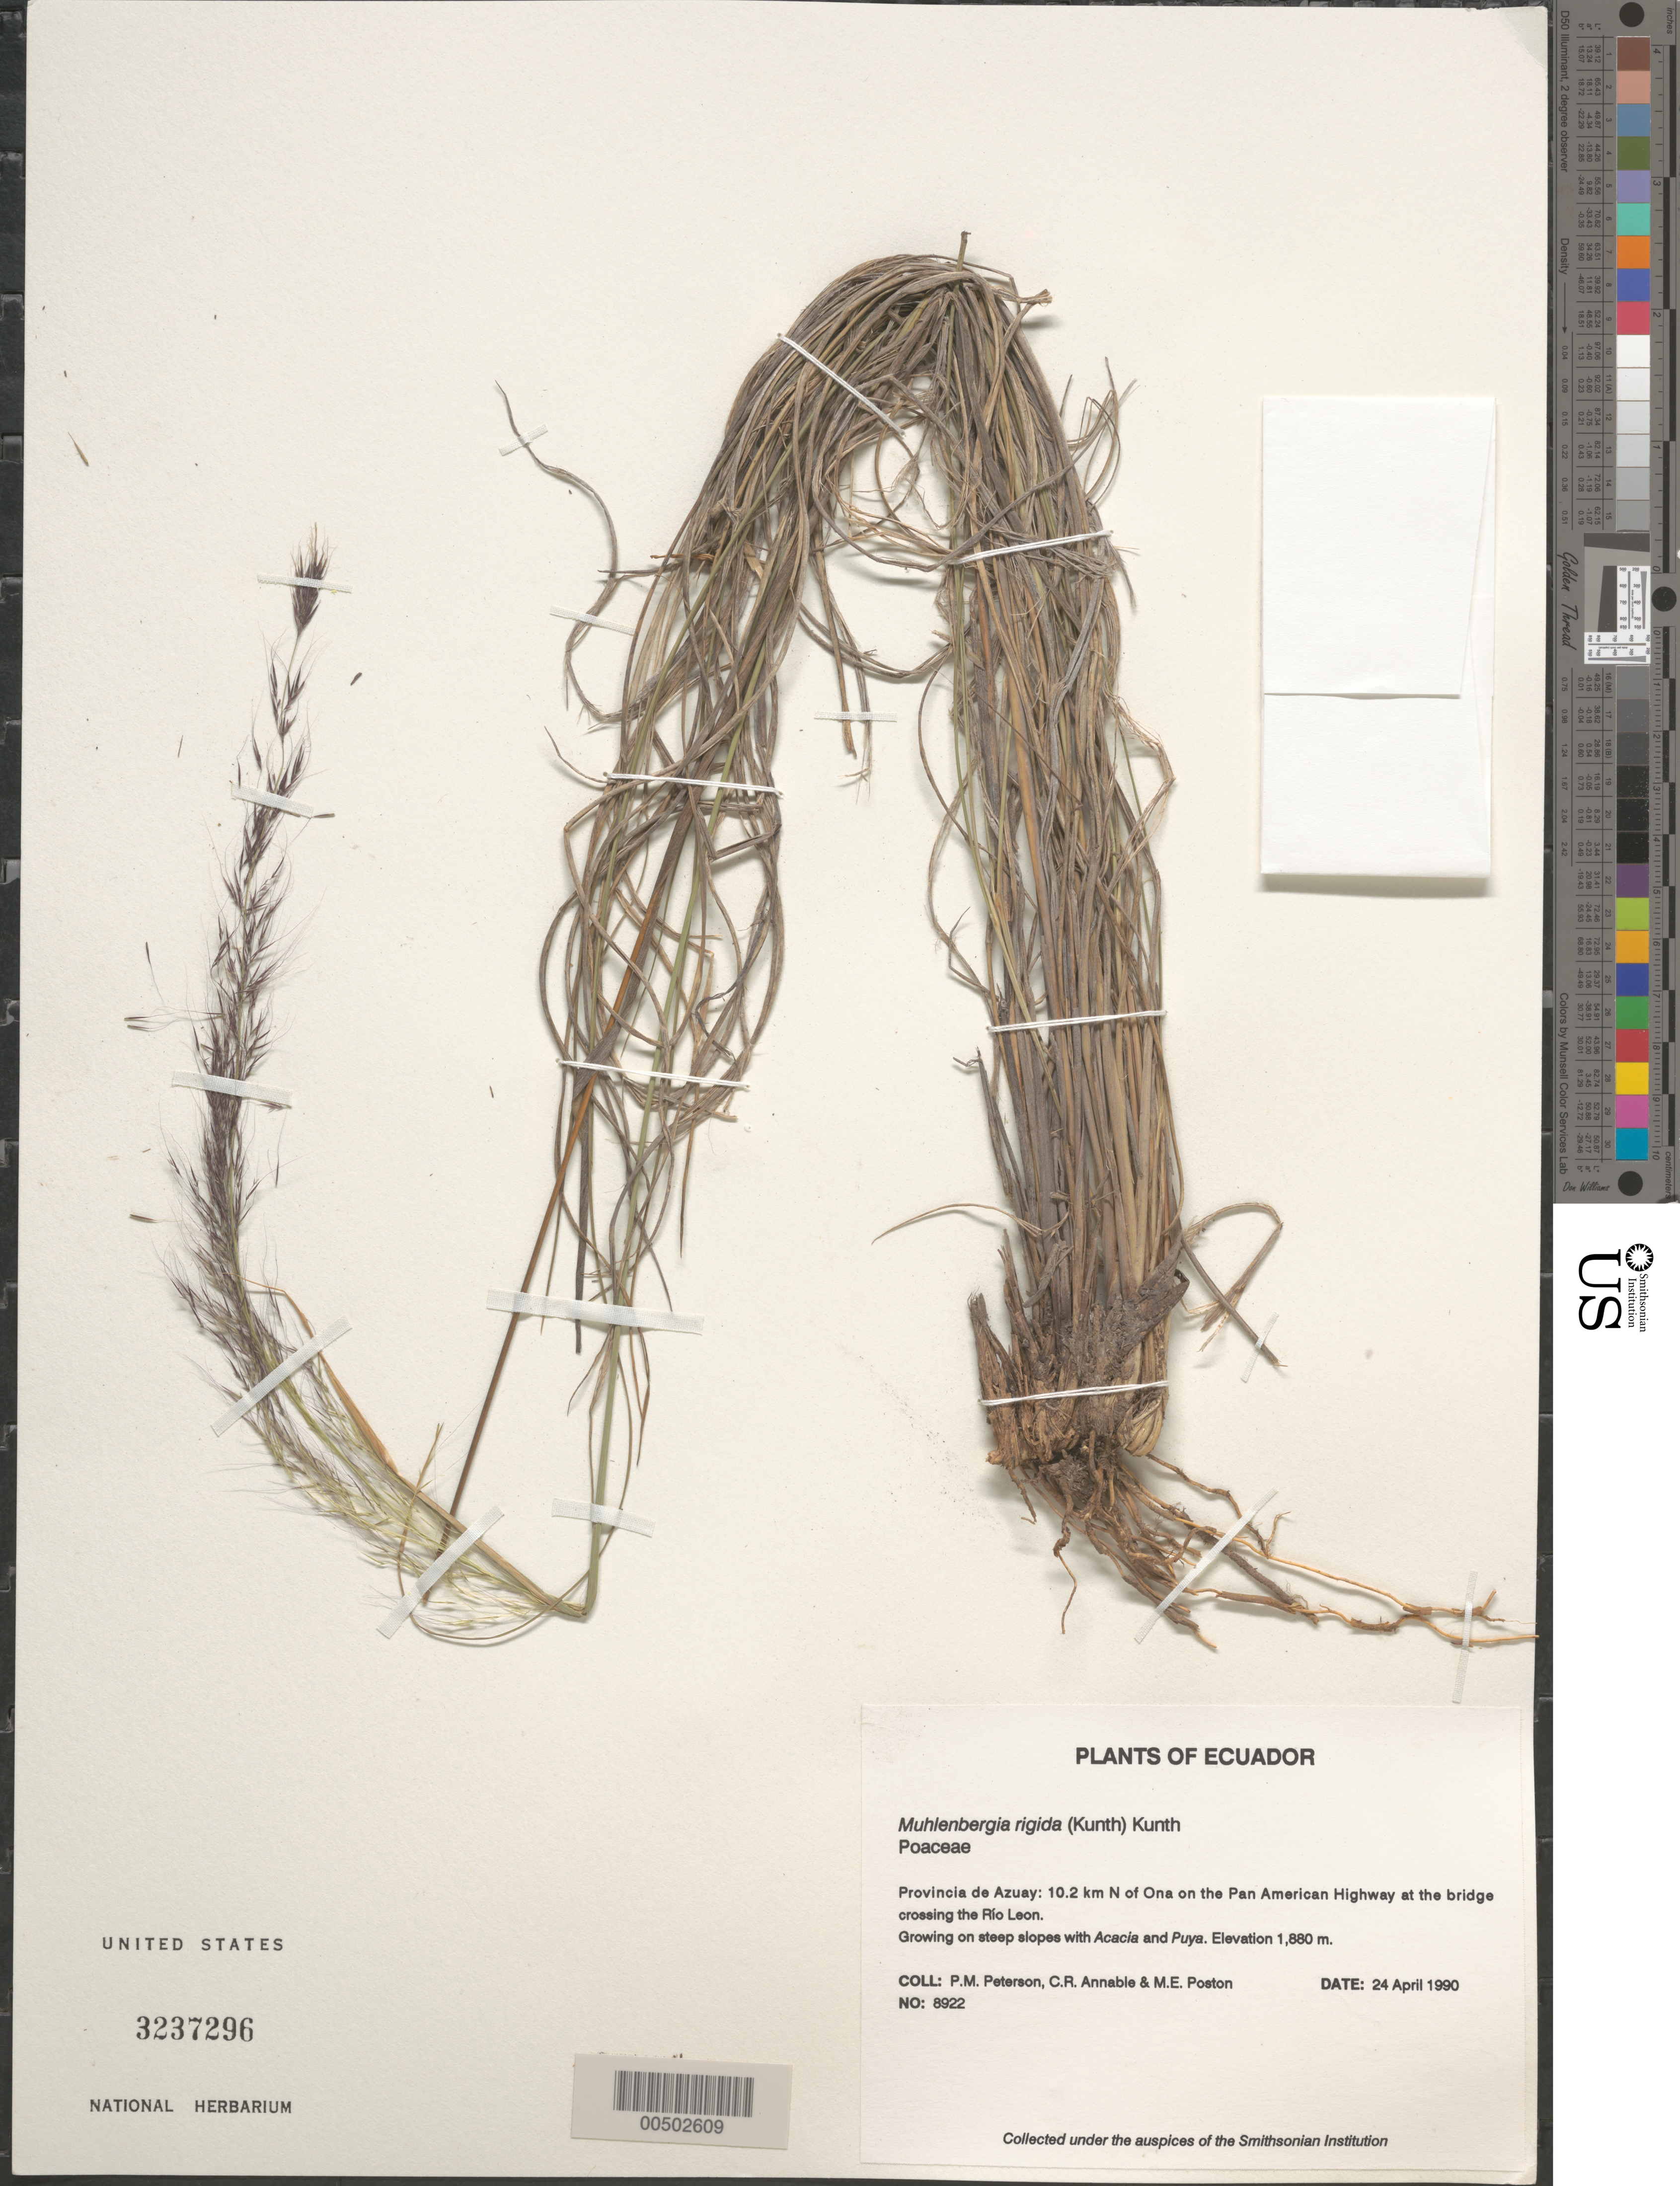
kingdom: Plantae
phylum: Tracheophyta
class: Liliopsida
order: Poales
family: Poaceae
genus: Muhlenbergia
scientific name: Muhlenbergia rigida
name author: (Kunth) Kunth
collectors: P. M. Peterson, C. R. Annable & M. Poston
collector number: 08922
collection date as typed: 24 Apr 1990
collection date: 1990-04-24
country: Ecuador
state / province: Azuay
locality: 10.2 km N of Ona on the Pan American Highway at the bridge crossing the Rio Leon.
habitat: Growing on steep slopes with Acacia and Puya.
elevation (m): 1880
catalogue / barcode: US 3237296